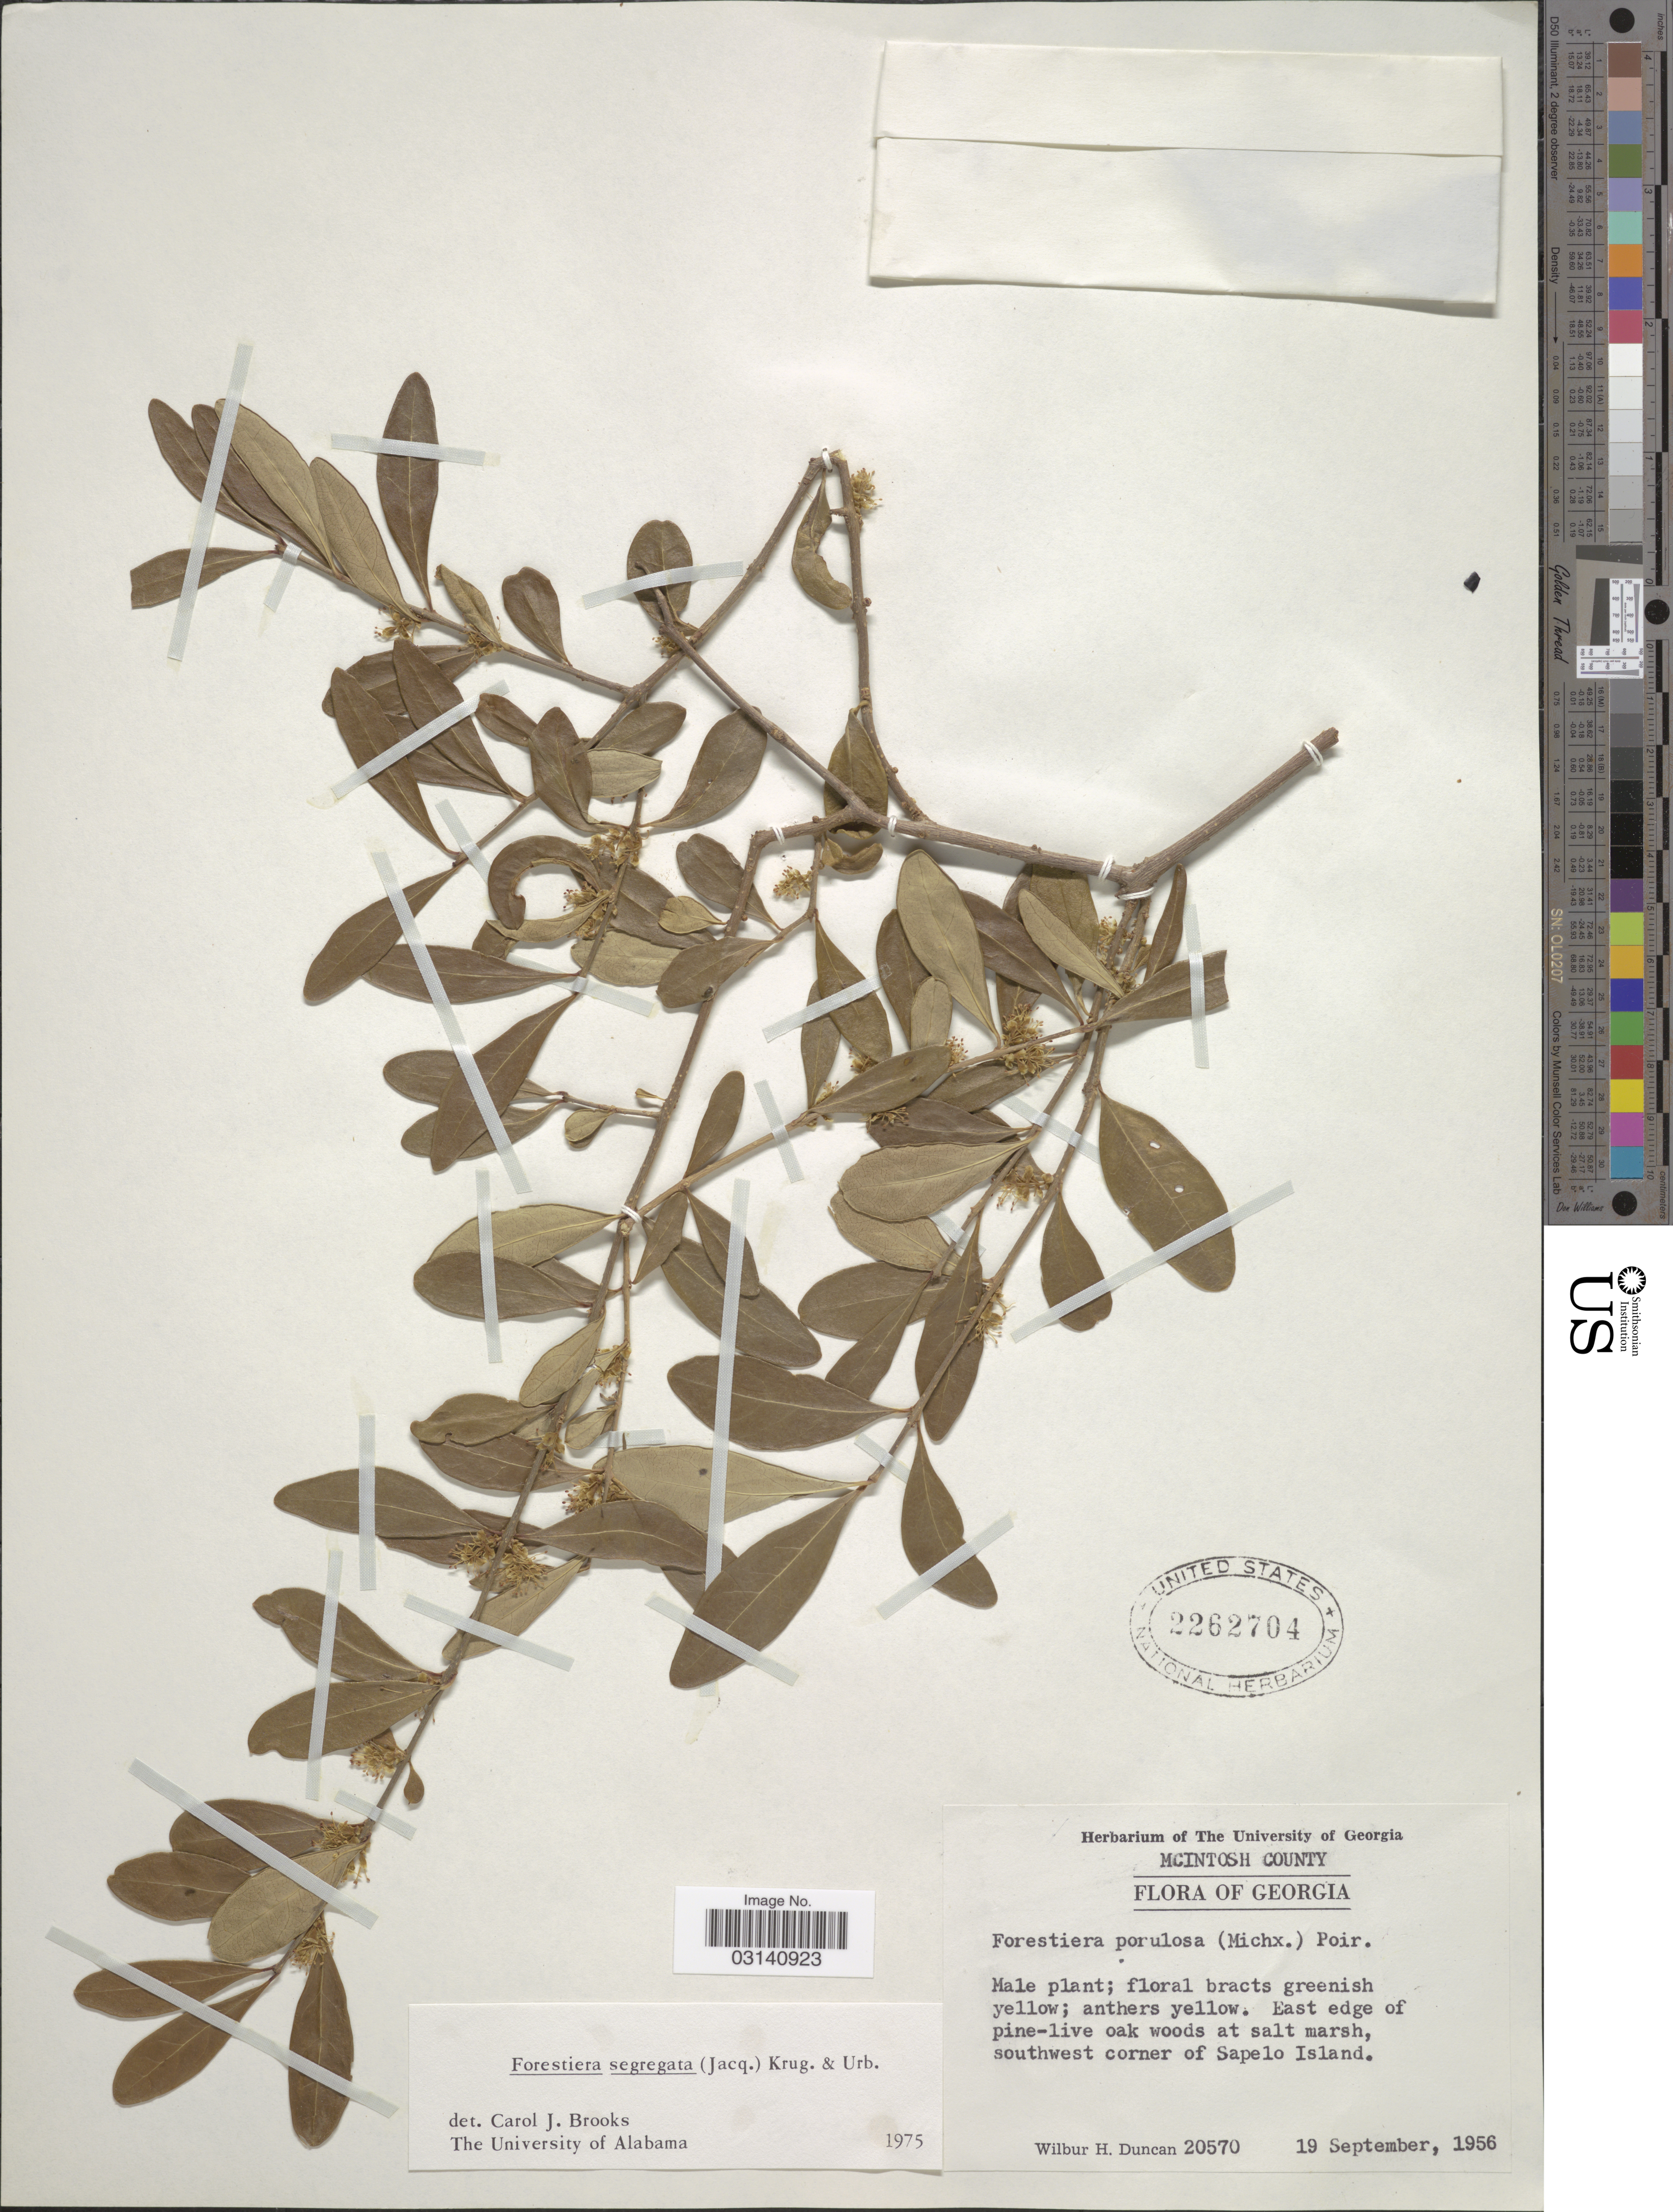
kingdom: Plantae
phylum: Tracheophyta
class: Magnoliopsida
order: Lamiales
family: Oleaceae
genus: Forestiera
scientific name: Forestiera segregata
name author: (Jacq.) Krug & Urb.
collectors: W. H. Duncan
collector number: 20570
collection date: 1956-09-19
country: United States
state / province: Georgia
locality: McIntosh County. East edge of pine-live oak woods at salt marsh, southwest corner of Sapelo Island.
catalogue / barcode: US 2262704